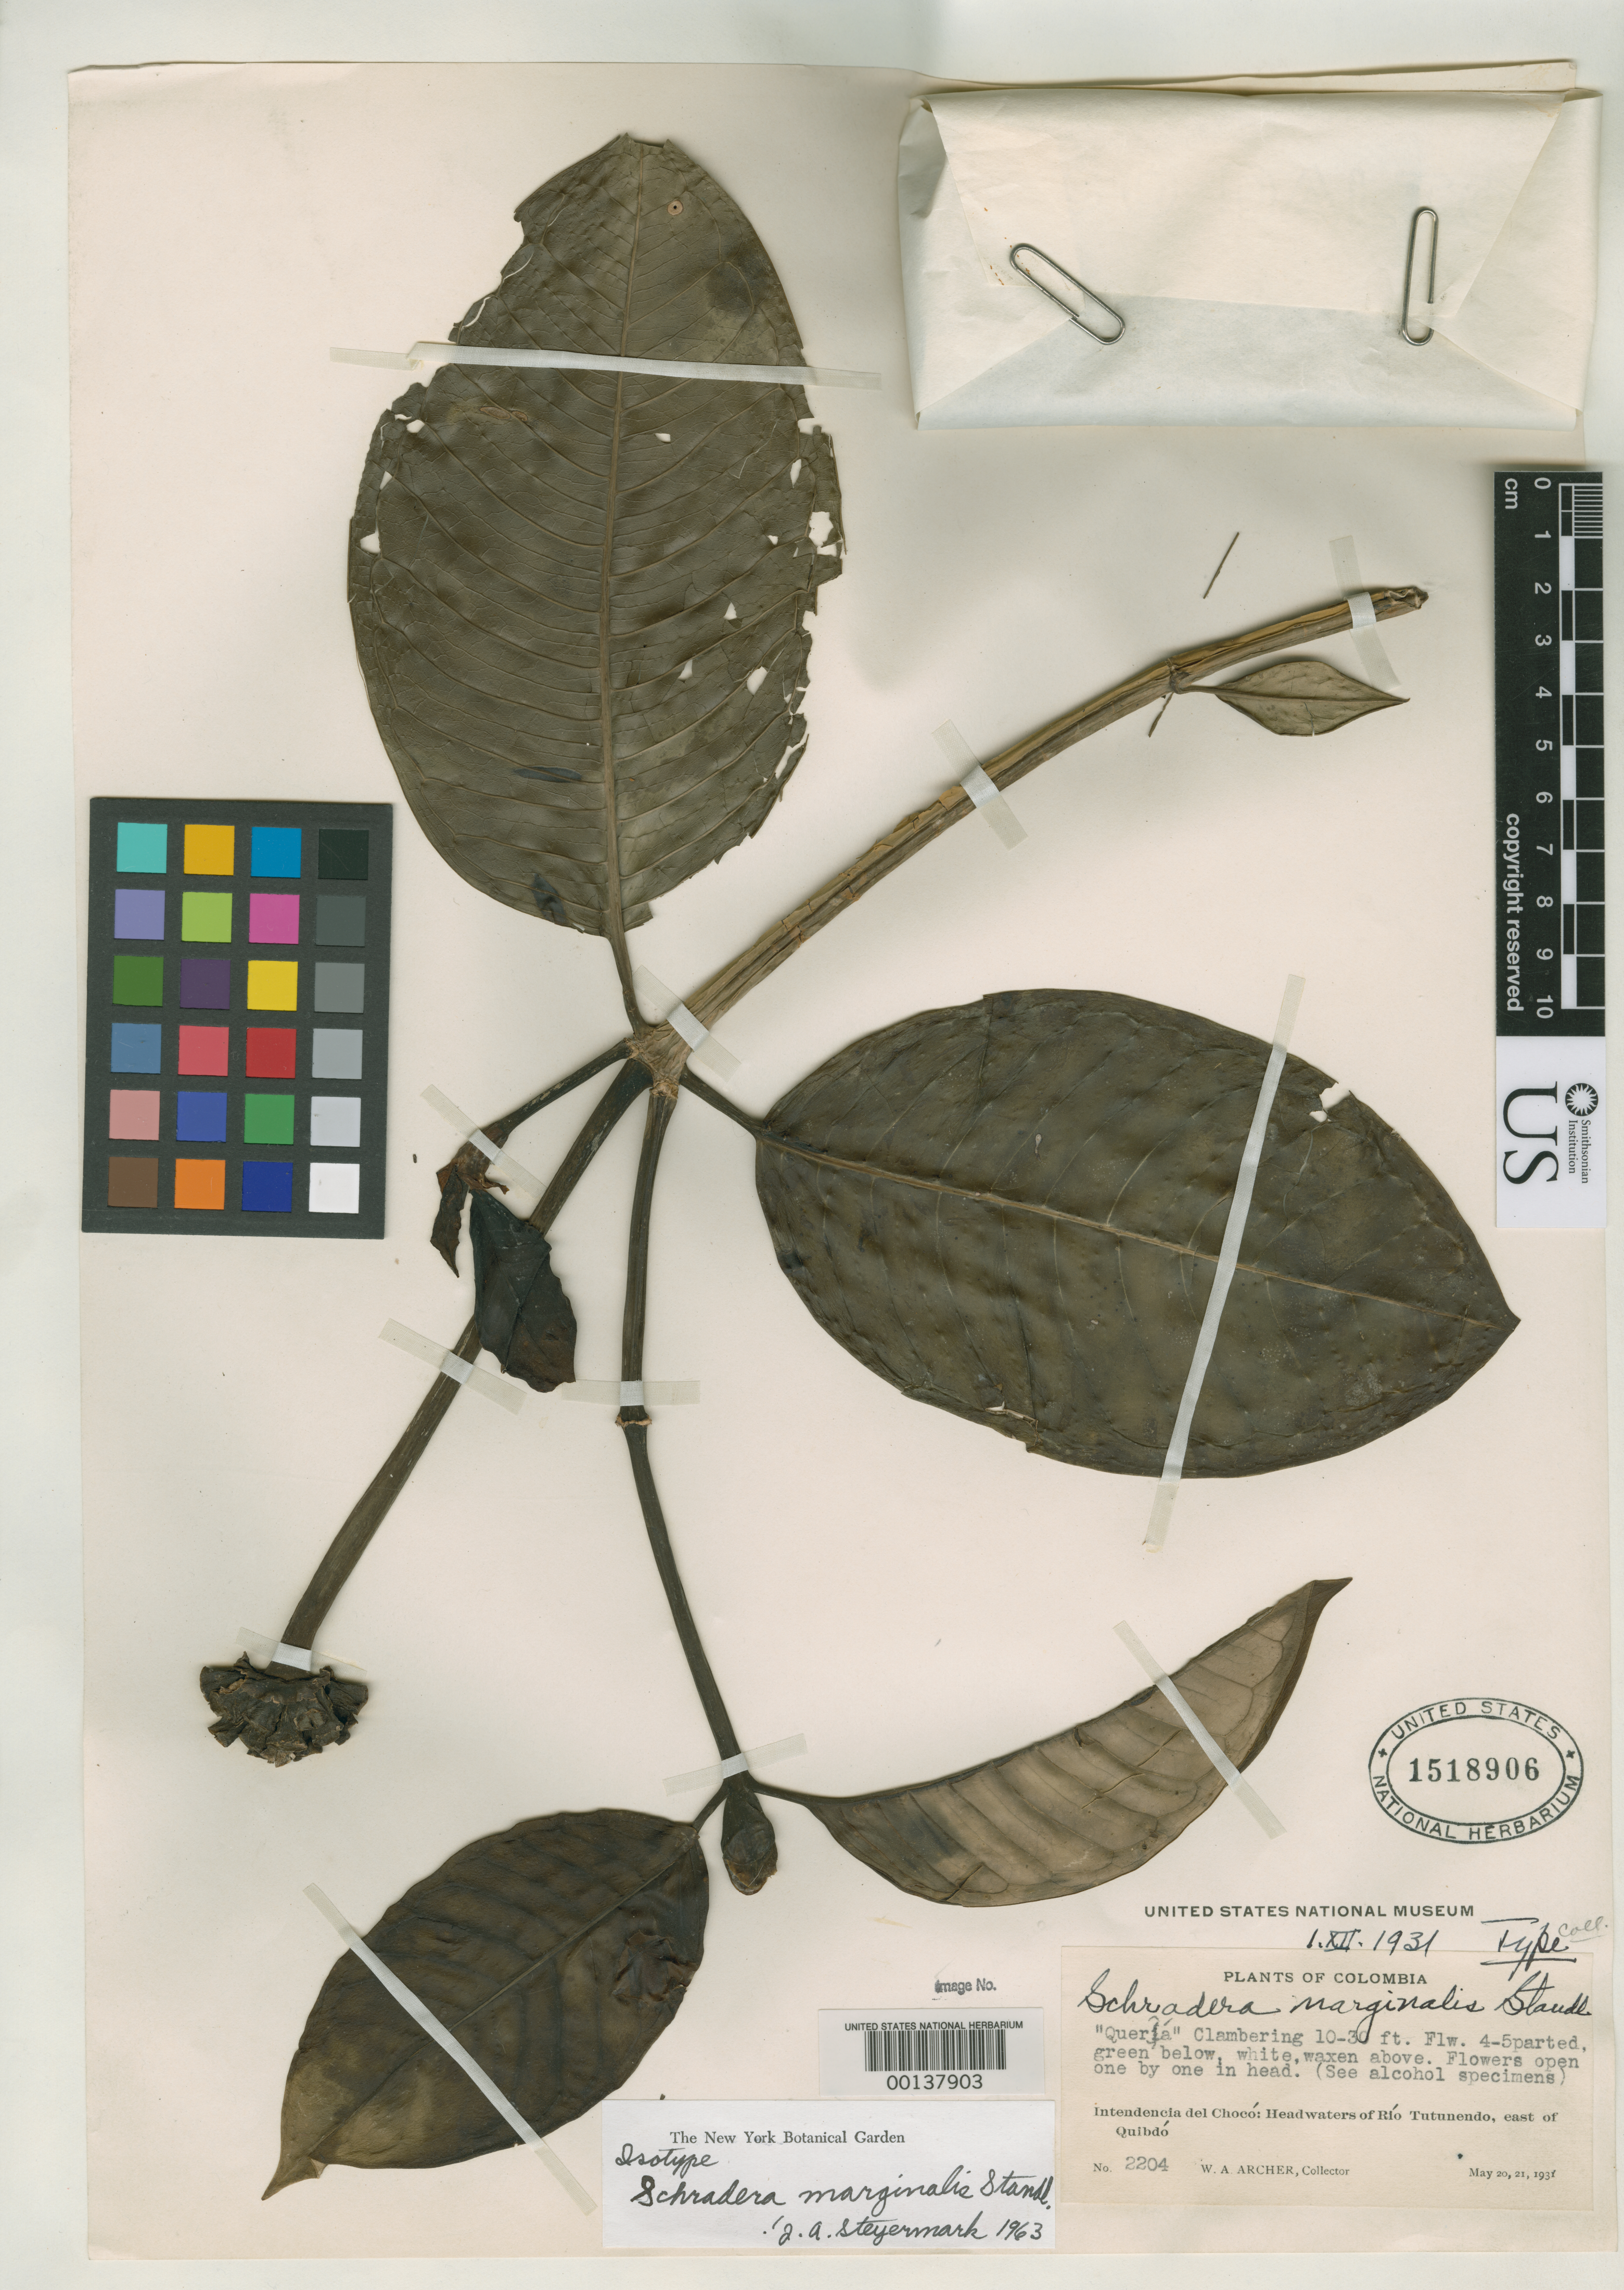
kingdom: Plantae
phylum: Tracheophyta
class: Magnoliopsida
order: Gentianales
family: Rubiaceae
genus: Schradera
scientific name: Schradera marginalis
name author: Standl. in W.A. Archer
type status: Isotype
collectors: W. A. Archer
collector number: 2204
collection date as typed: May 1931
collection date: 1931-05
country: Colombia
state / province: Chocó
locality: Headwaters of Rio TutUnendo, E of Quibdo.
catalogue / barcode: US 1518906